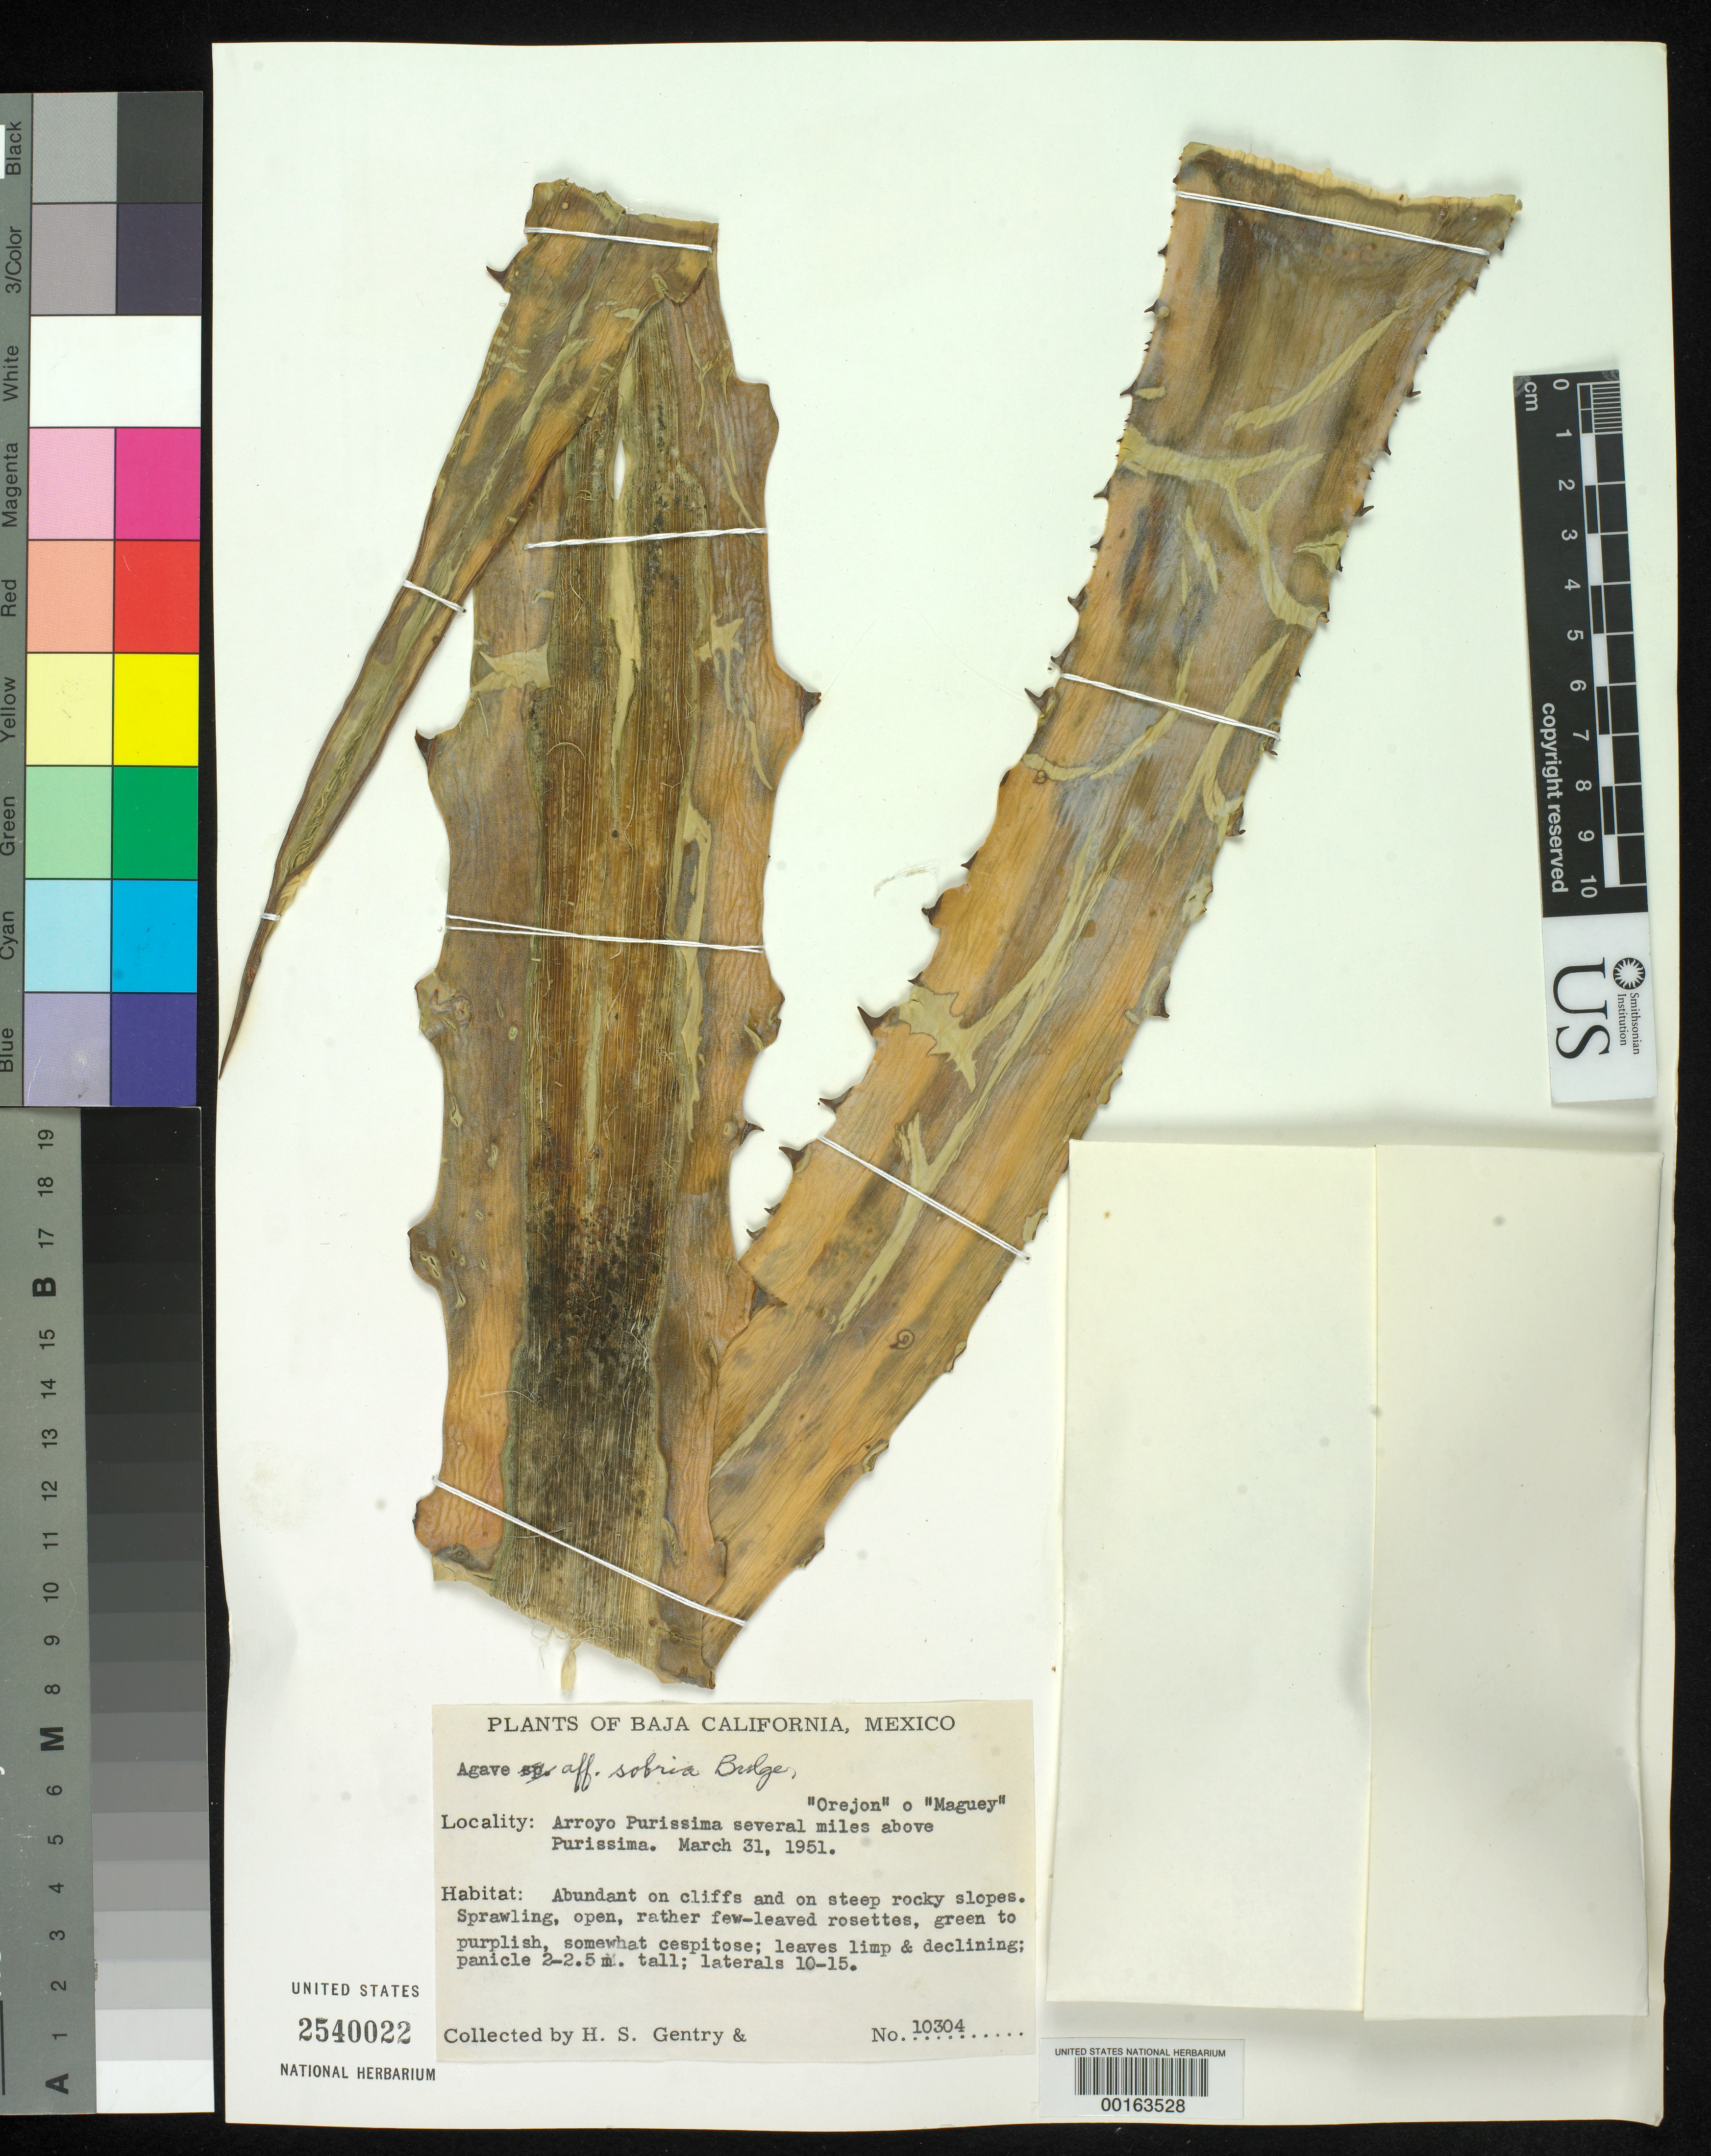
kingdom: Plantae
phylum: Tracheophyta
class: Liliopsida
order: Asparagales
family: Asparagaceae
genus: Agave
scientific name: Agave sobria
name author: Brandegee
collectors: H. S. Gentry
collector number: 10304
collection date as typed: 31 Mar 1951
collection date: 1951-03-31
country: Mexico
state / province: Baja California Sur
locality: Arroyo Purissima several miles above Purissima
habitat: Abundant on cliffs & on steep rocky slopes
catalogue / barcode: US 2540022